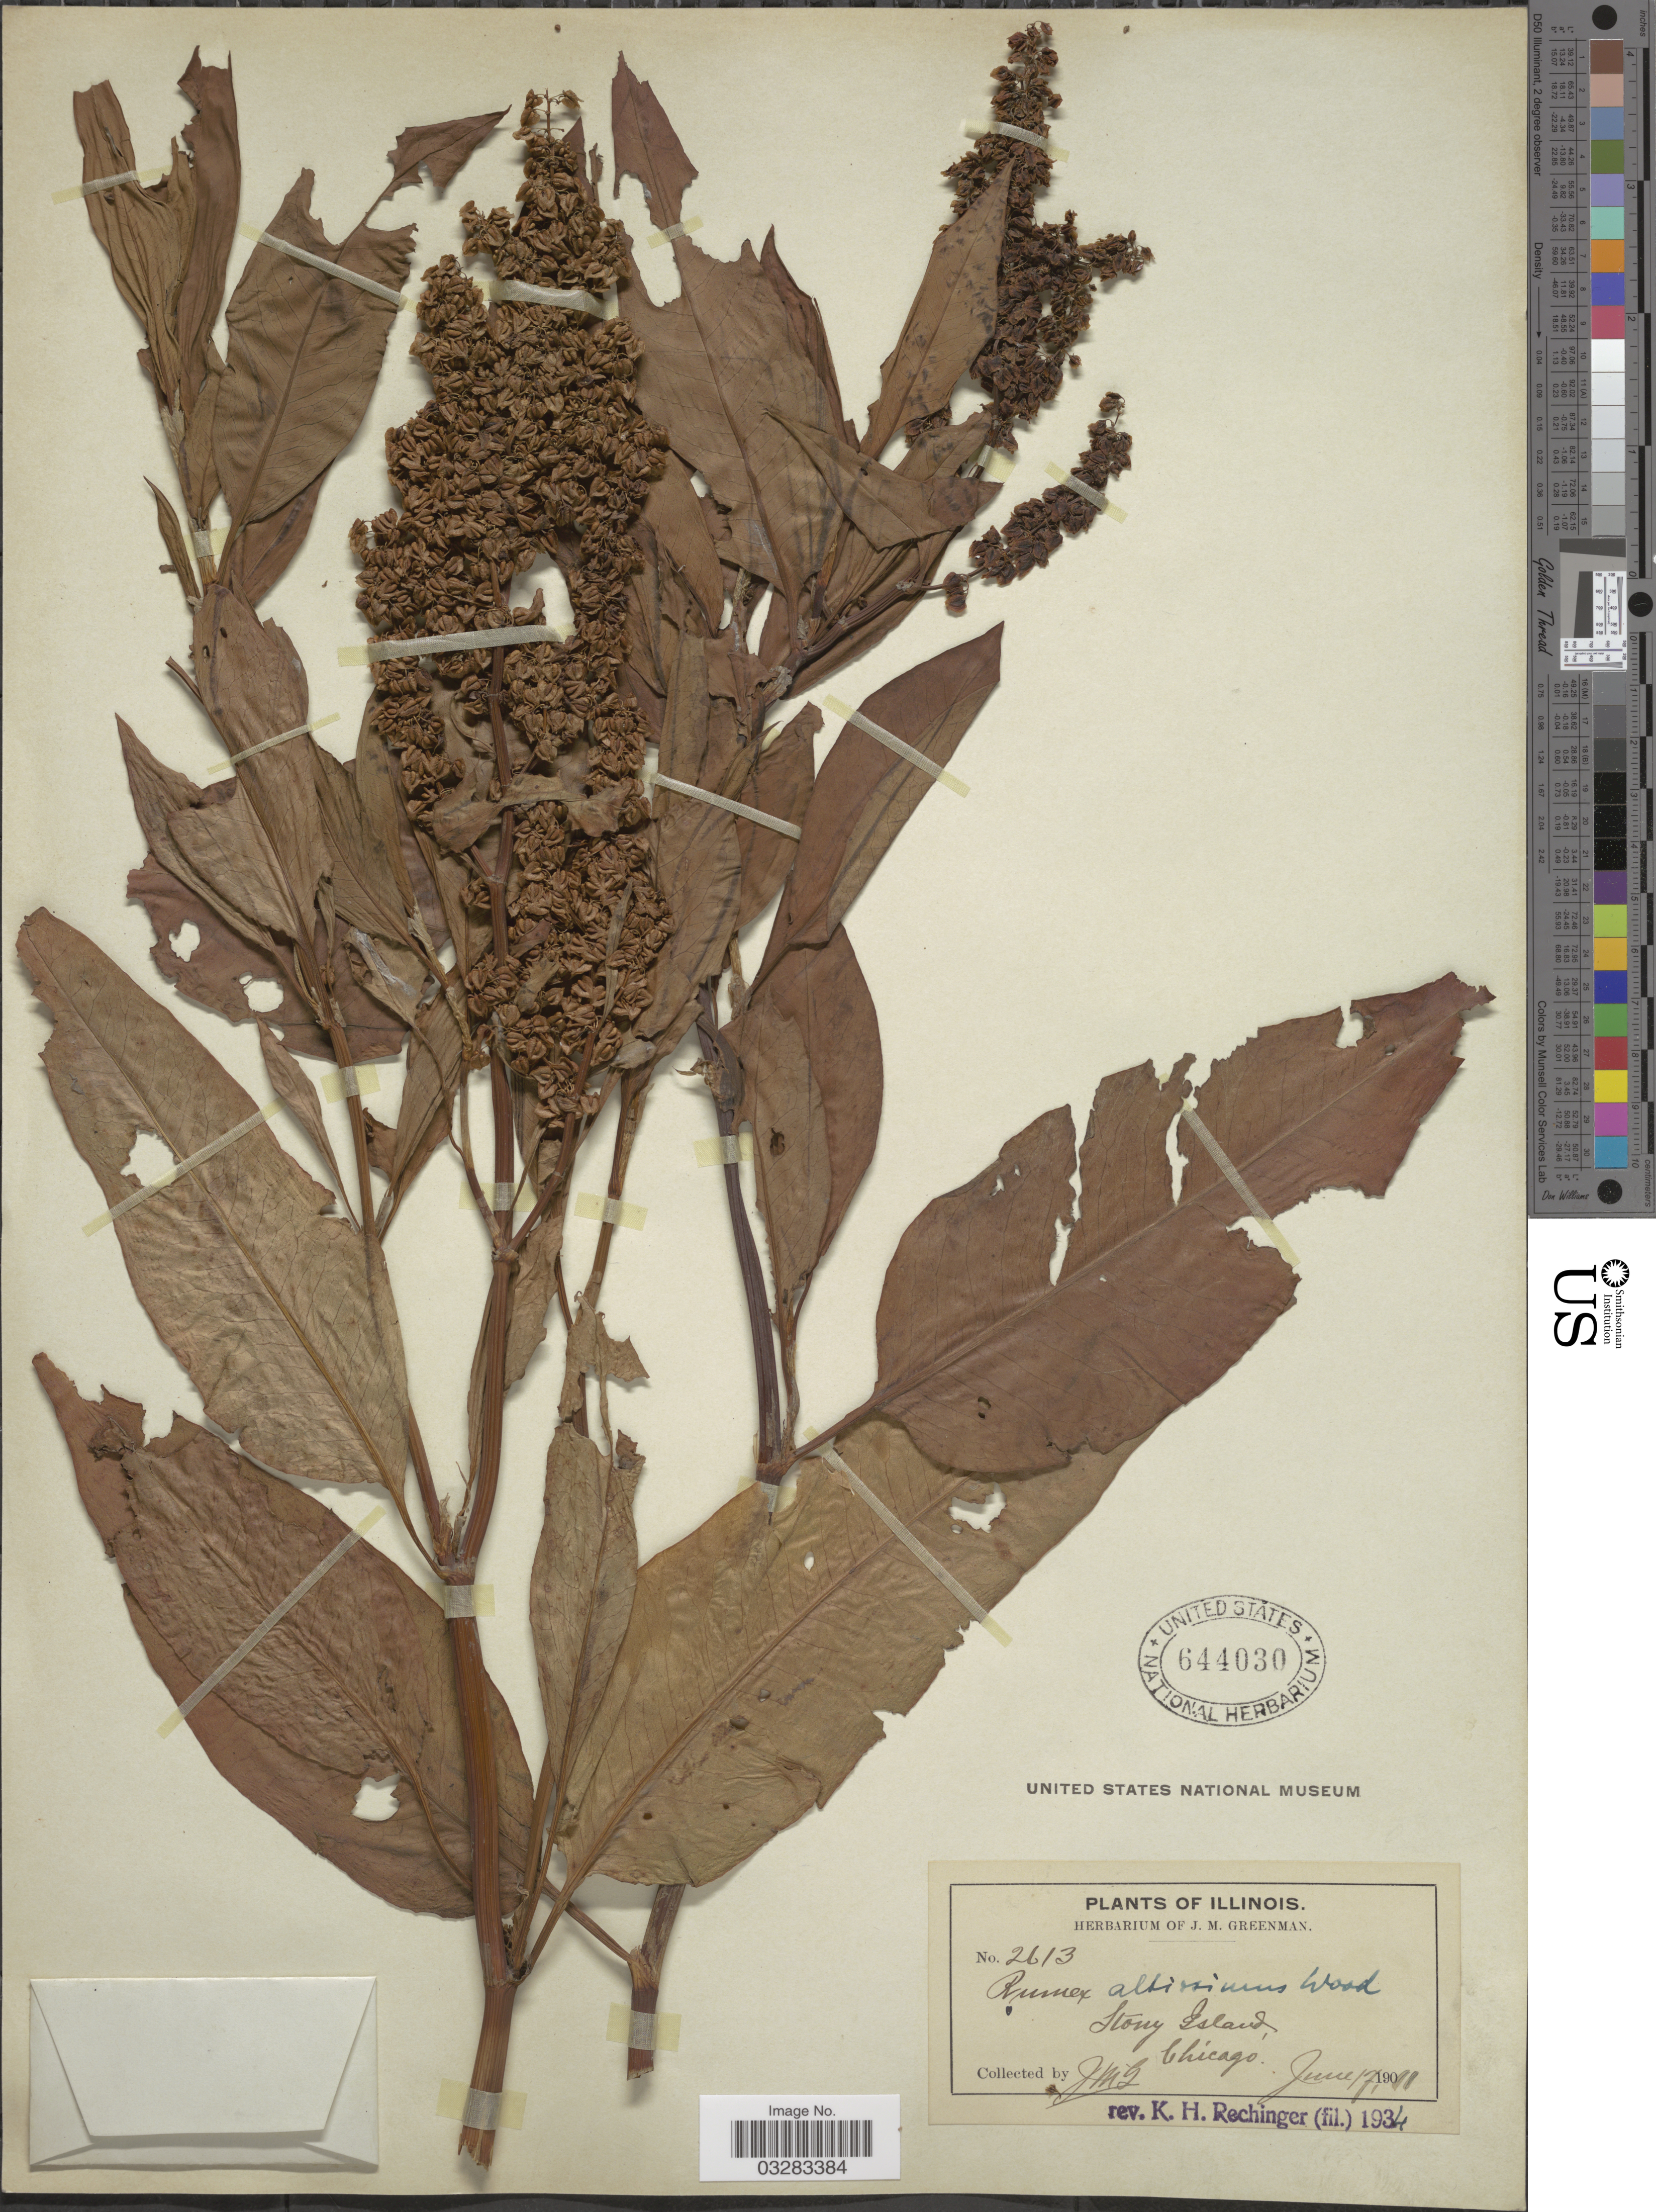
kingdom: Plantae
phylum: Tracheophyta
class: Magnoliopsida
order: Caryophyllales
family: Polygonaceae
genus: Rumex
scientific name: Rumex altissimus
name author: Alph. Wood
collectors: J. M. Greenman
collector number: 2613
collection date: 1911-06-17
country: United States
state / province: Illinois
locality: Stony Island, Chicago.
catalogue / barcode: US 644030